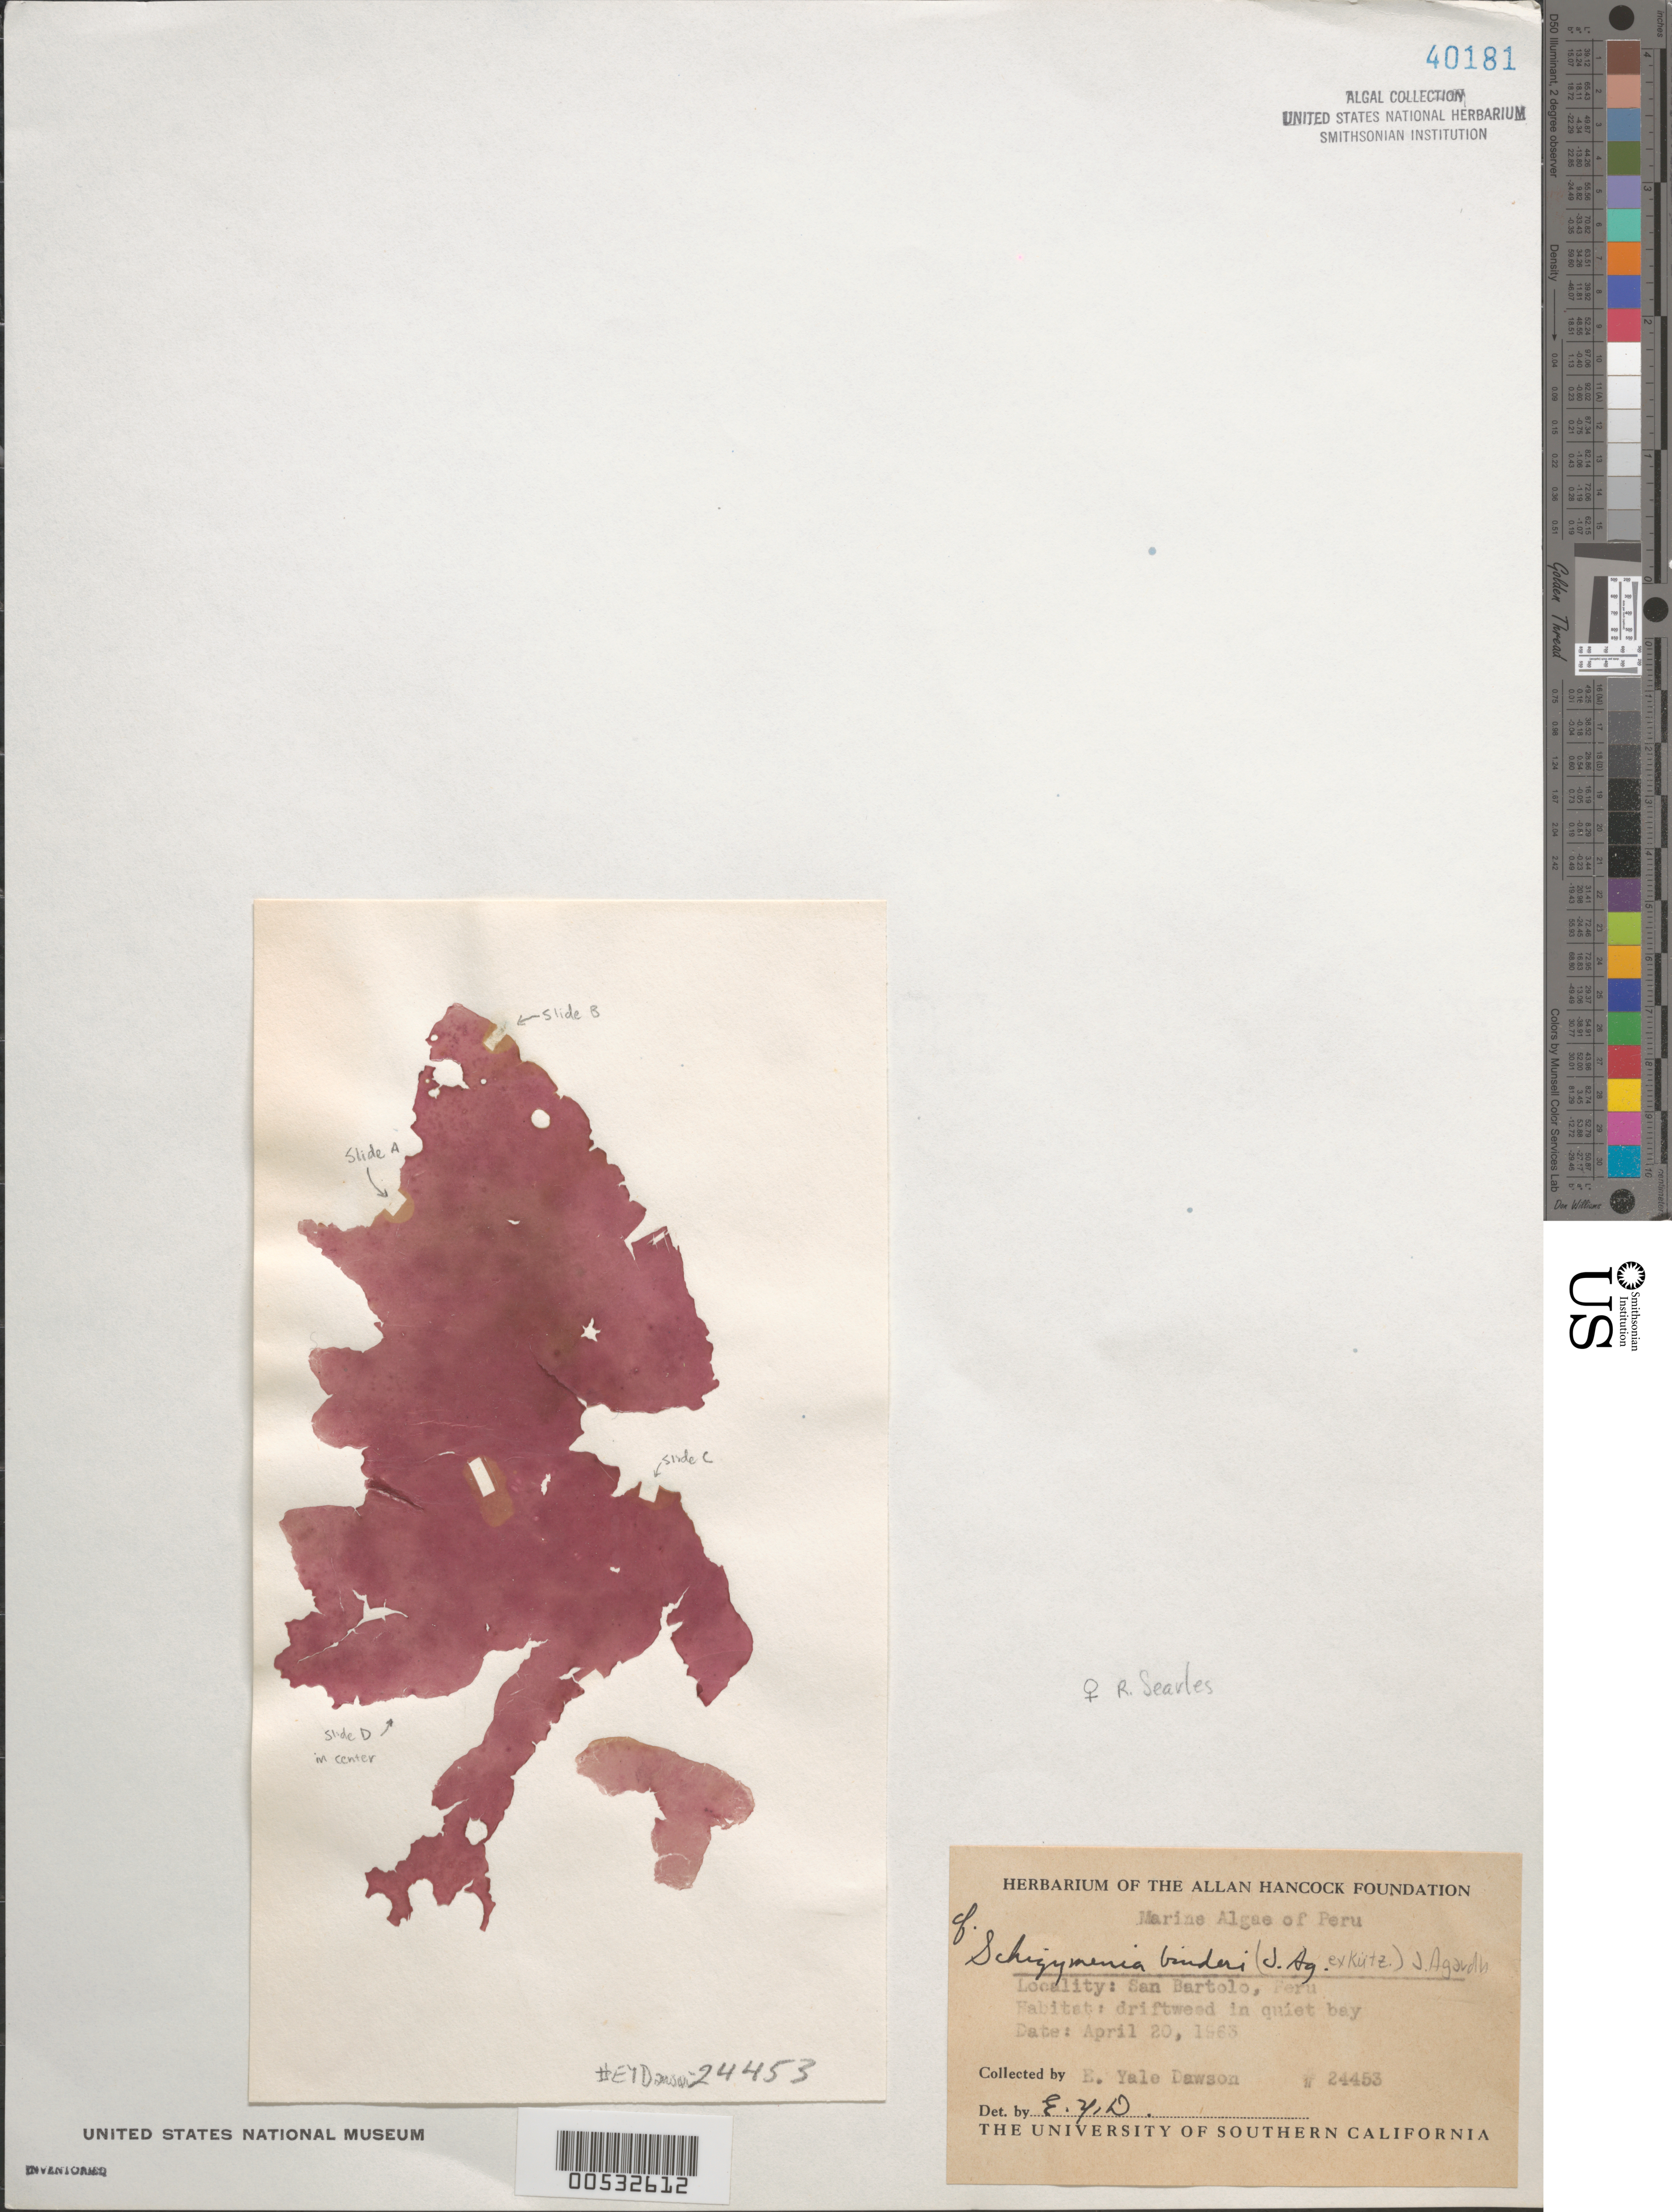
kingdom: Plantae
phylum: Rhodophyta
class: Florideophyceae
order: Nemastomatales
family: Schizymeniaceae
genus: Schizymenia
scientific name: Schizymenia binderi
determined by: Dawson, E. Y.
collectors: E. Y. Dawson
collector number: EYD 24453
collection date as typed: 20 Apr 1963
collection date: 1963-04-20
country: Peru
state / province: Lima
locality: San bartolo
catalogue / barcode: US 40181